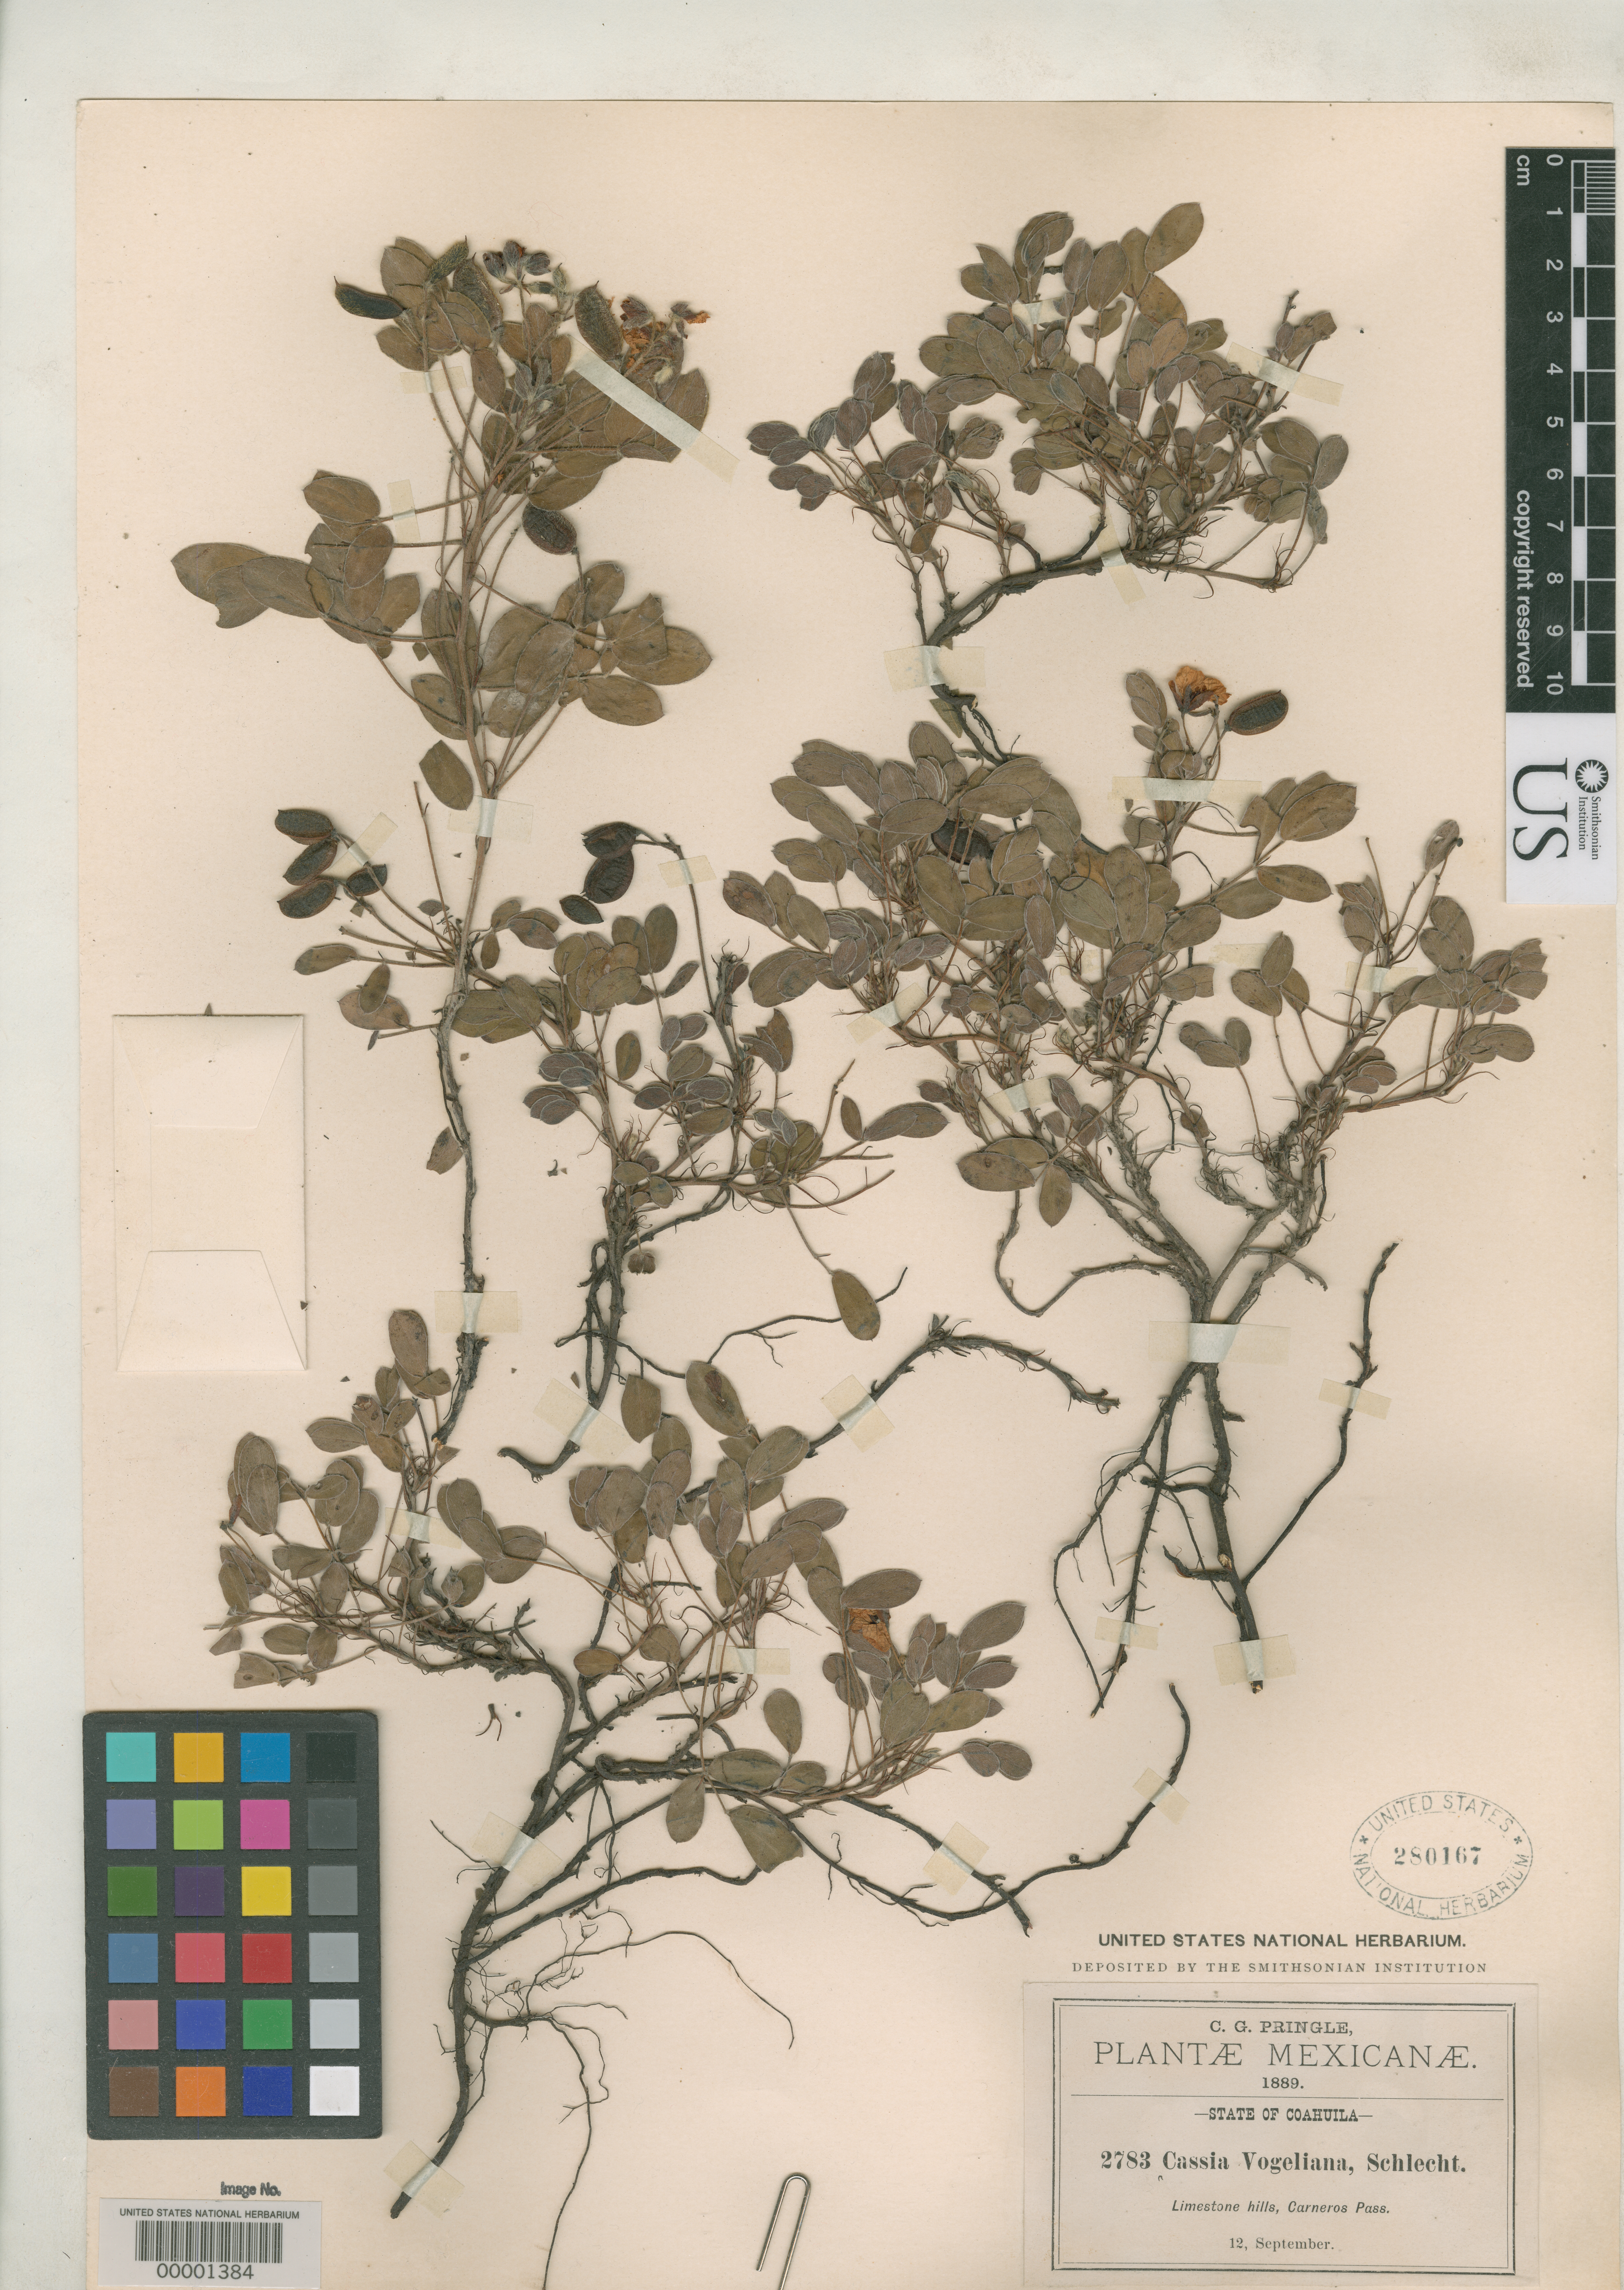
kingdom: Plantae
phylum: Tracheophyta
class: Magnoliopsida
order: Fabales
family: Fabaceae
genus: Cassia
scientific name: Cassia demissa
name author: Rose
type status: Type Collection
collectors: C. G. Pringle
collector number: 2783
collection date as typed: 12 Sep 1889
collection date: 1889-09-12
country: Mexico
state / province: Coahuila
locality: Carneros Pass.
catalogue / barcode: US 280167